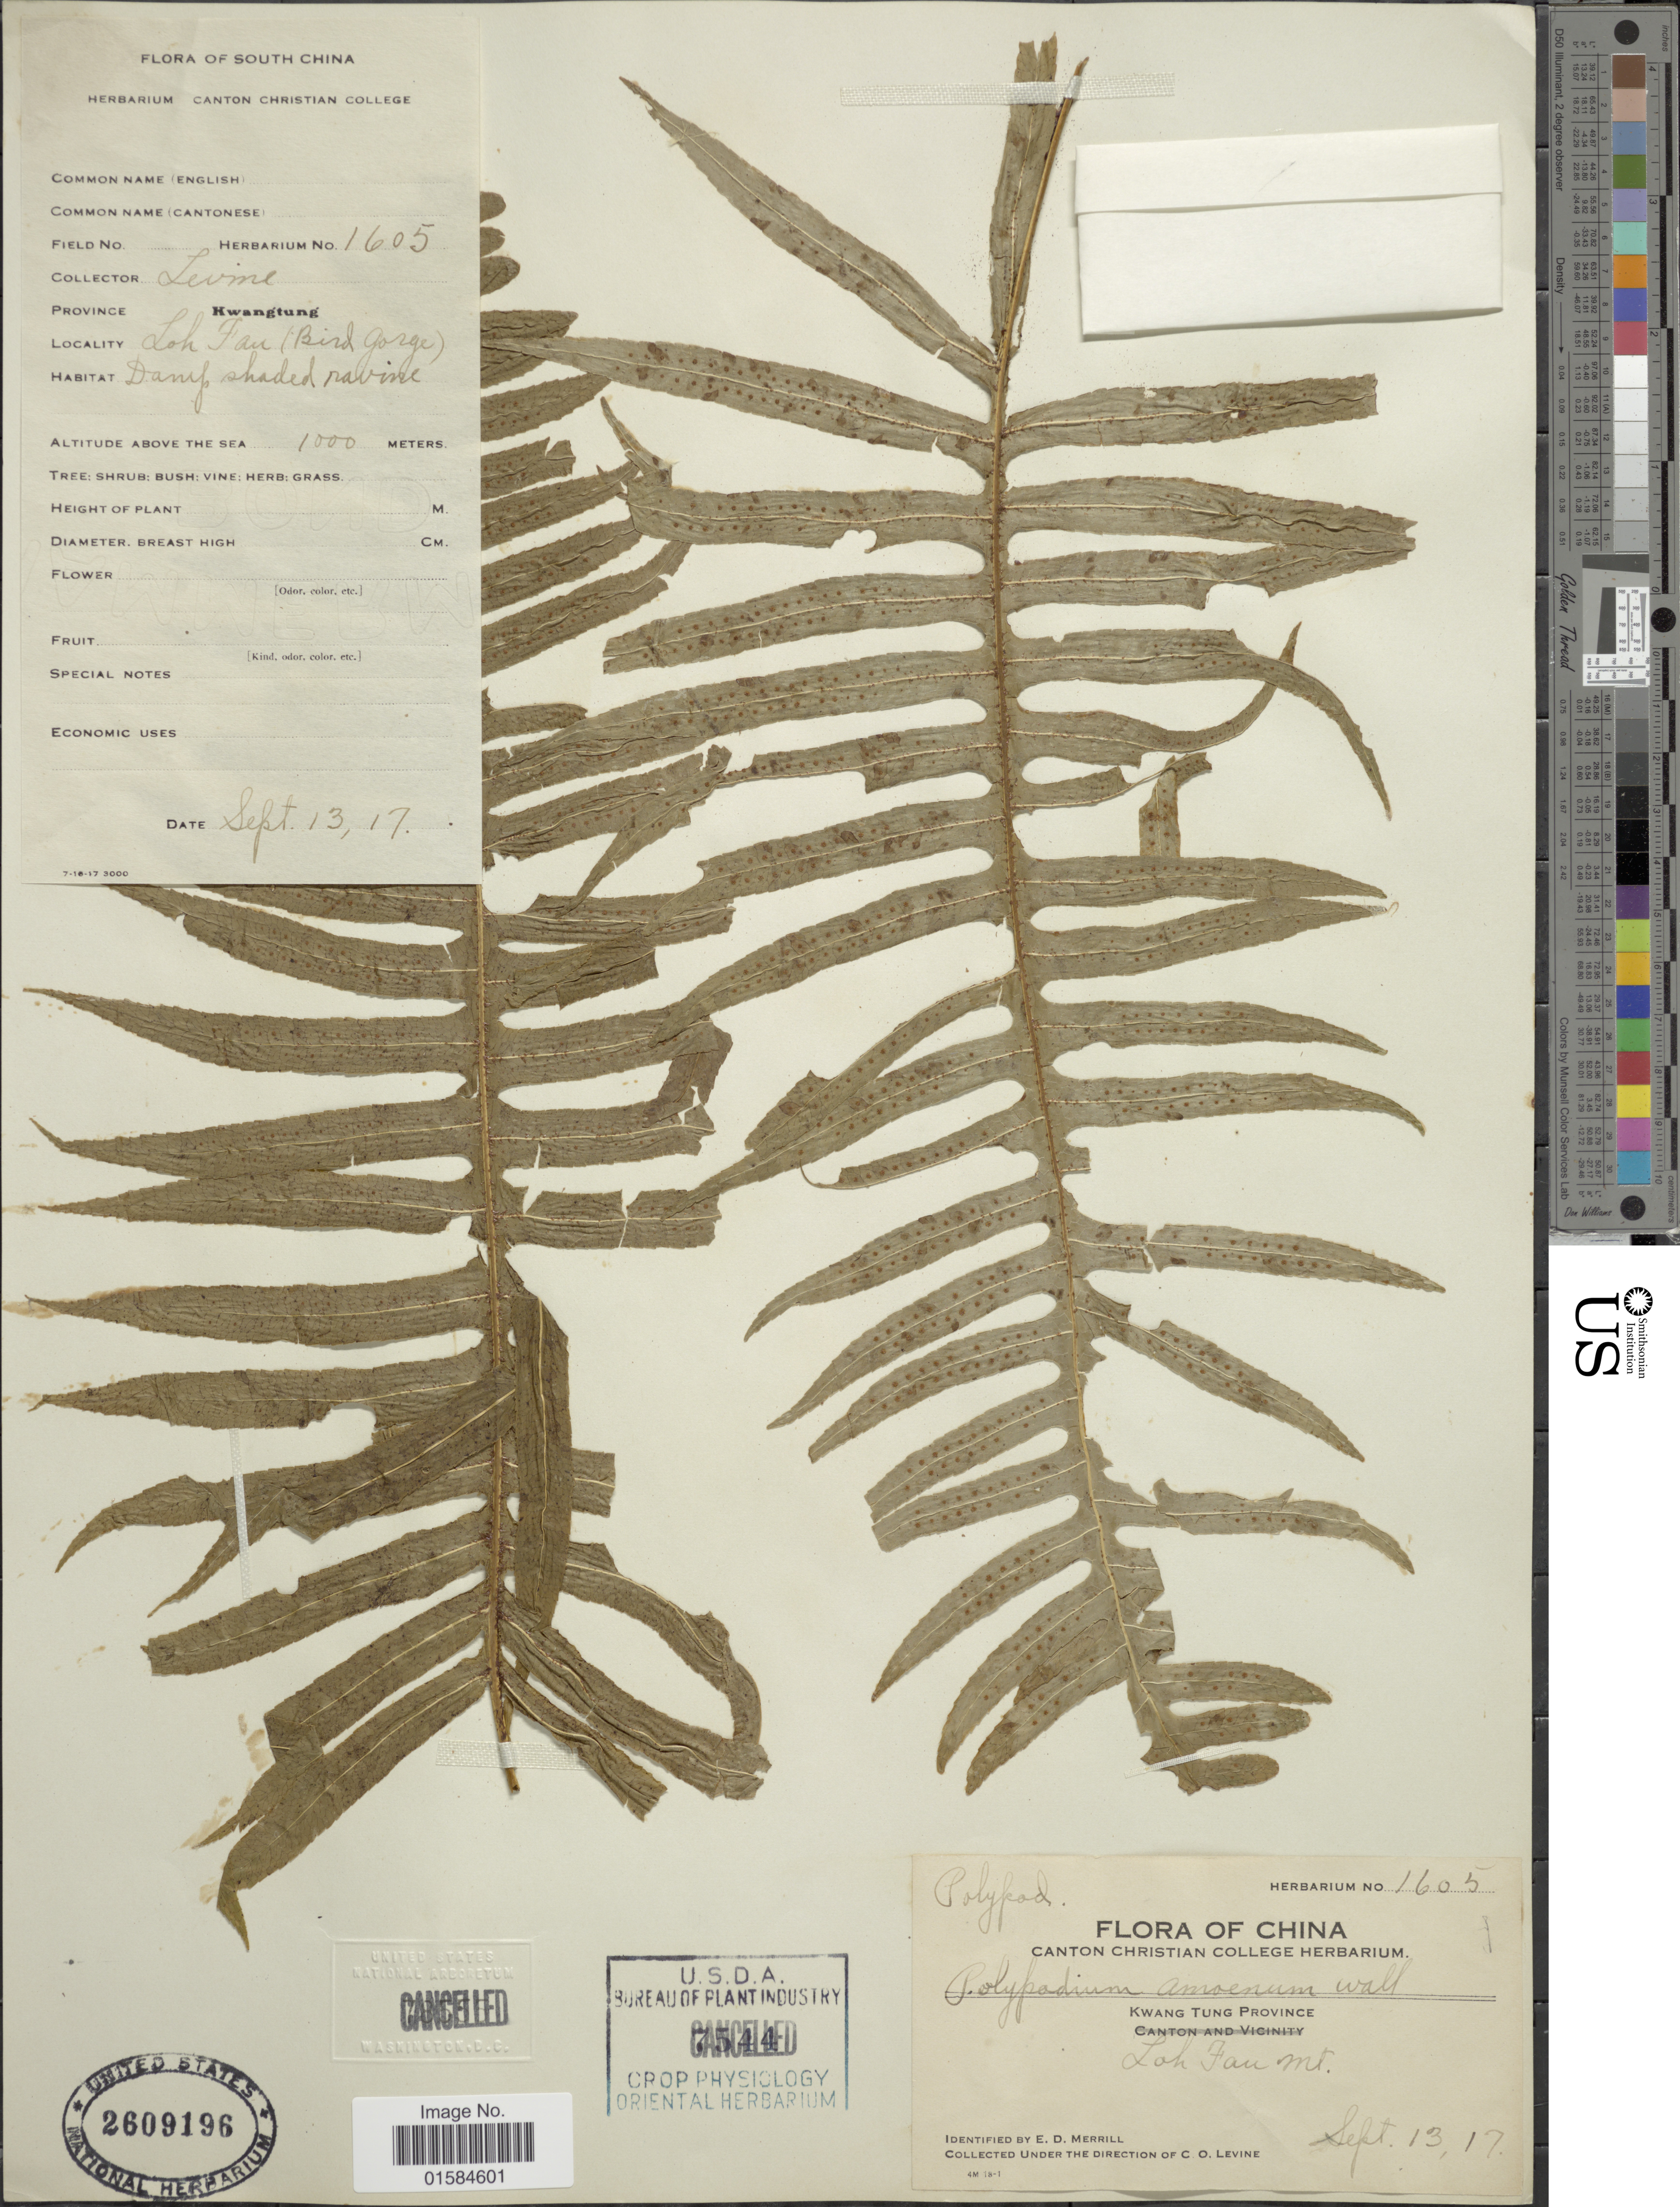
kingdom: Plantae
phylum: Tracheophyta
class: Polypodiopsida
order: Polypodiales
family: Polypodiaceae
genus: Goniophlebium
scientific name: Goniophlebium amoenum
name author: (Wall. ex Mett.) J. Sm.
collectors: C. O. Levine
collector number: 1605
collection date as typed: Transcribed d/m/y: 13/9/17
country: China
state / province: Guangdong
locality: Kwang Tung Province, Loh Fau Mt. (Bird gorge)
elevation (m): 1000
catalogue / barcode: US 2609196